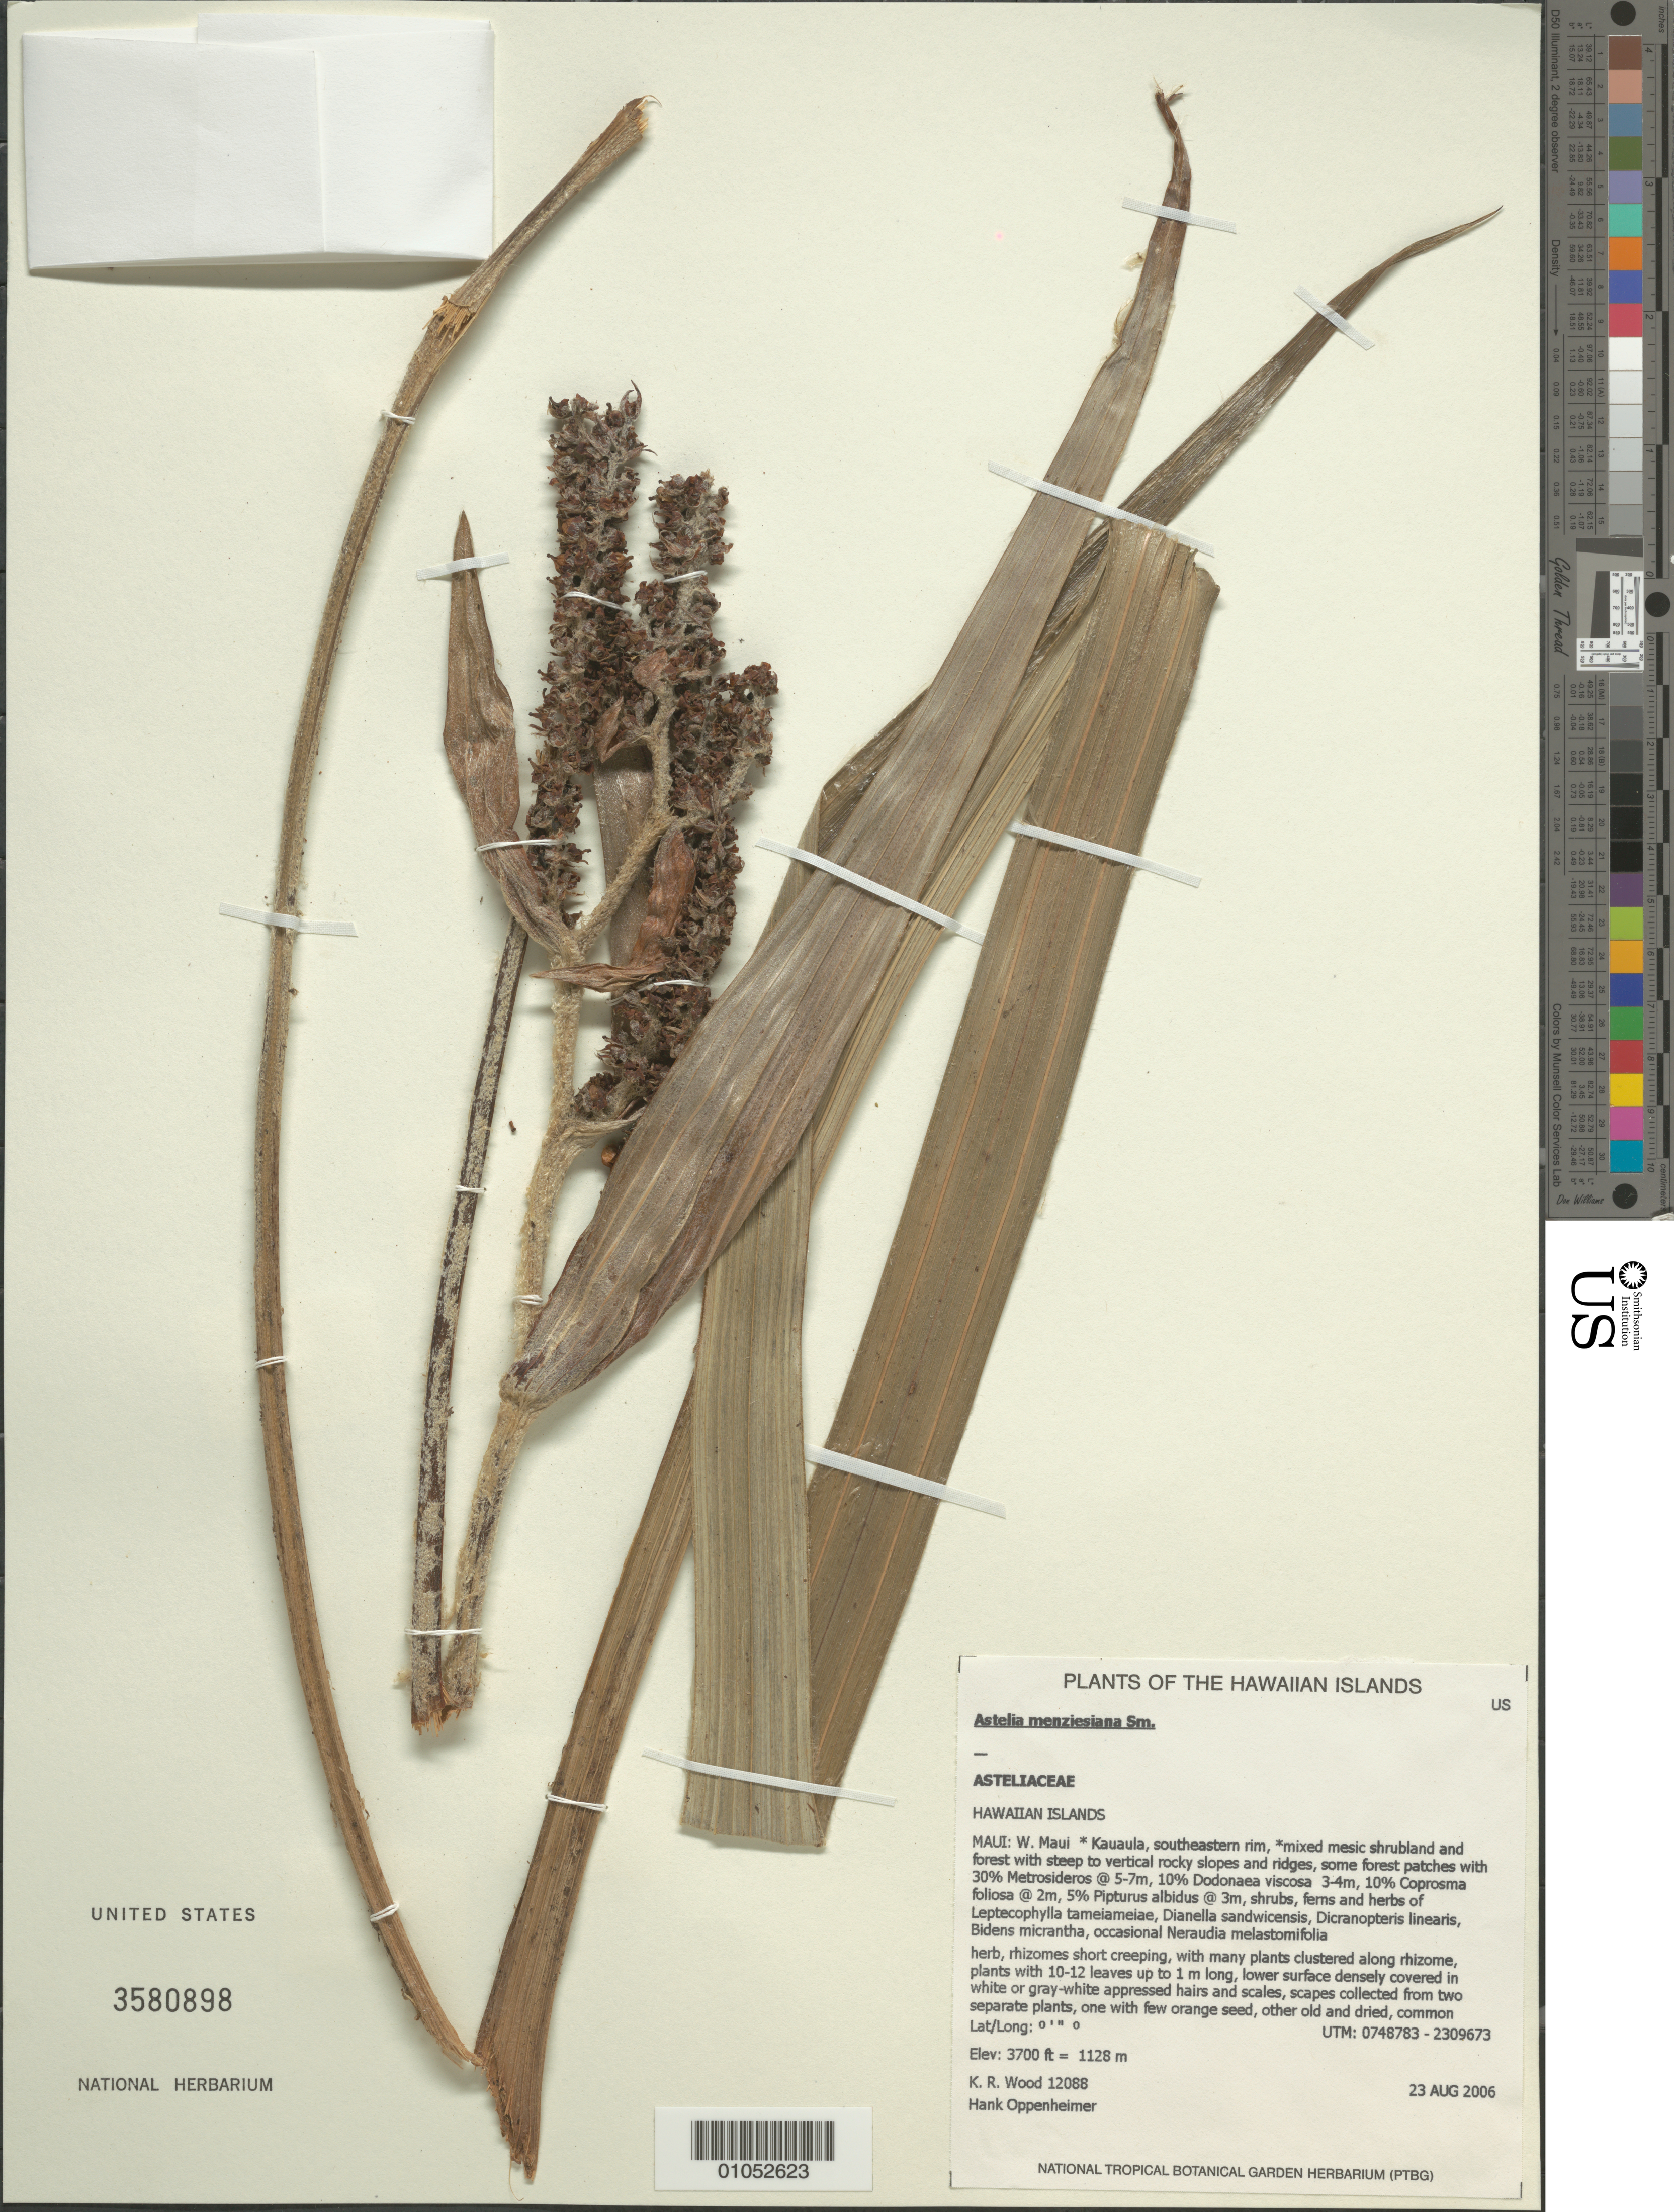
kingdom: Plantae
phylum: Tracheophyta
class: Liliopsida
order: Asparagales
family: Asteliaceae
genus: Astelia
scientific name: Astelia menziesiana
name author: Sm.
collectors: K. R. Wood & H. Oppenheimer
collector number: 12088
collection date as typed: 23 Aug 2006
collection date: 2006-08-23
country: United States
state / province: Hawaii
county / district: Maui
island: Maui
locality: West Maui. Kauaula, southeastern rim.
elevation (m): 1128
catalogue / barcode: US 3580898